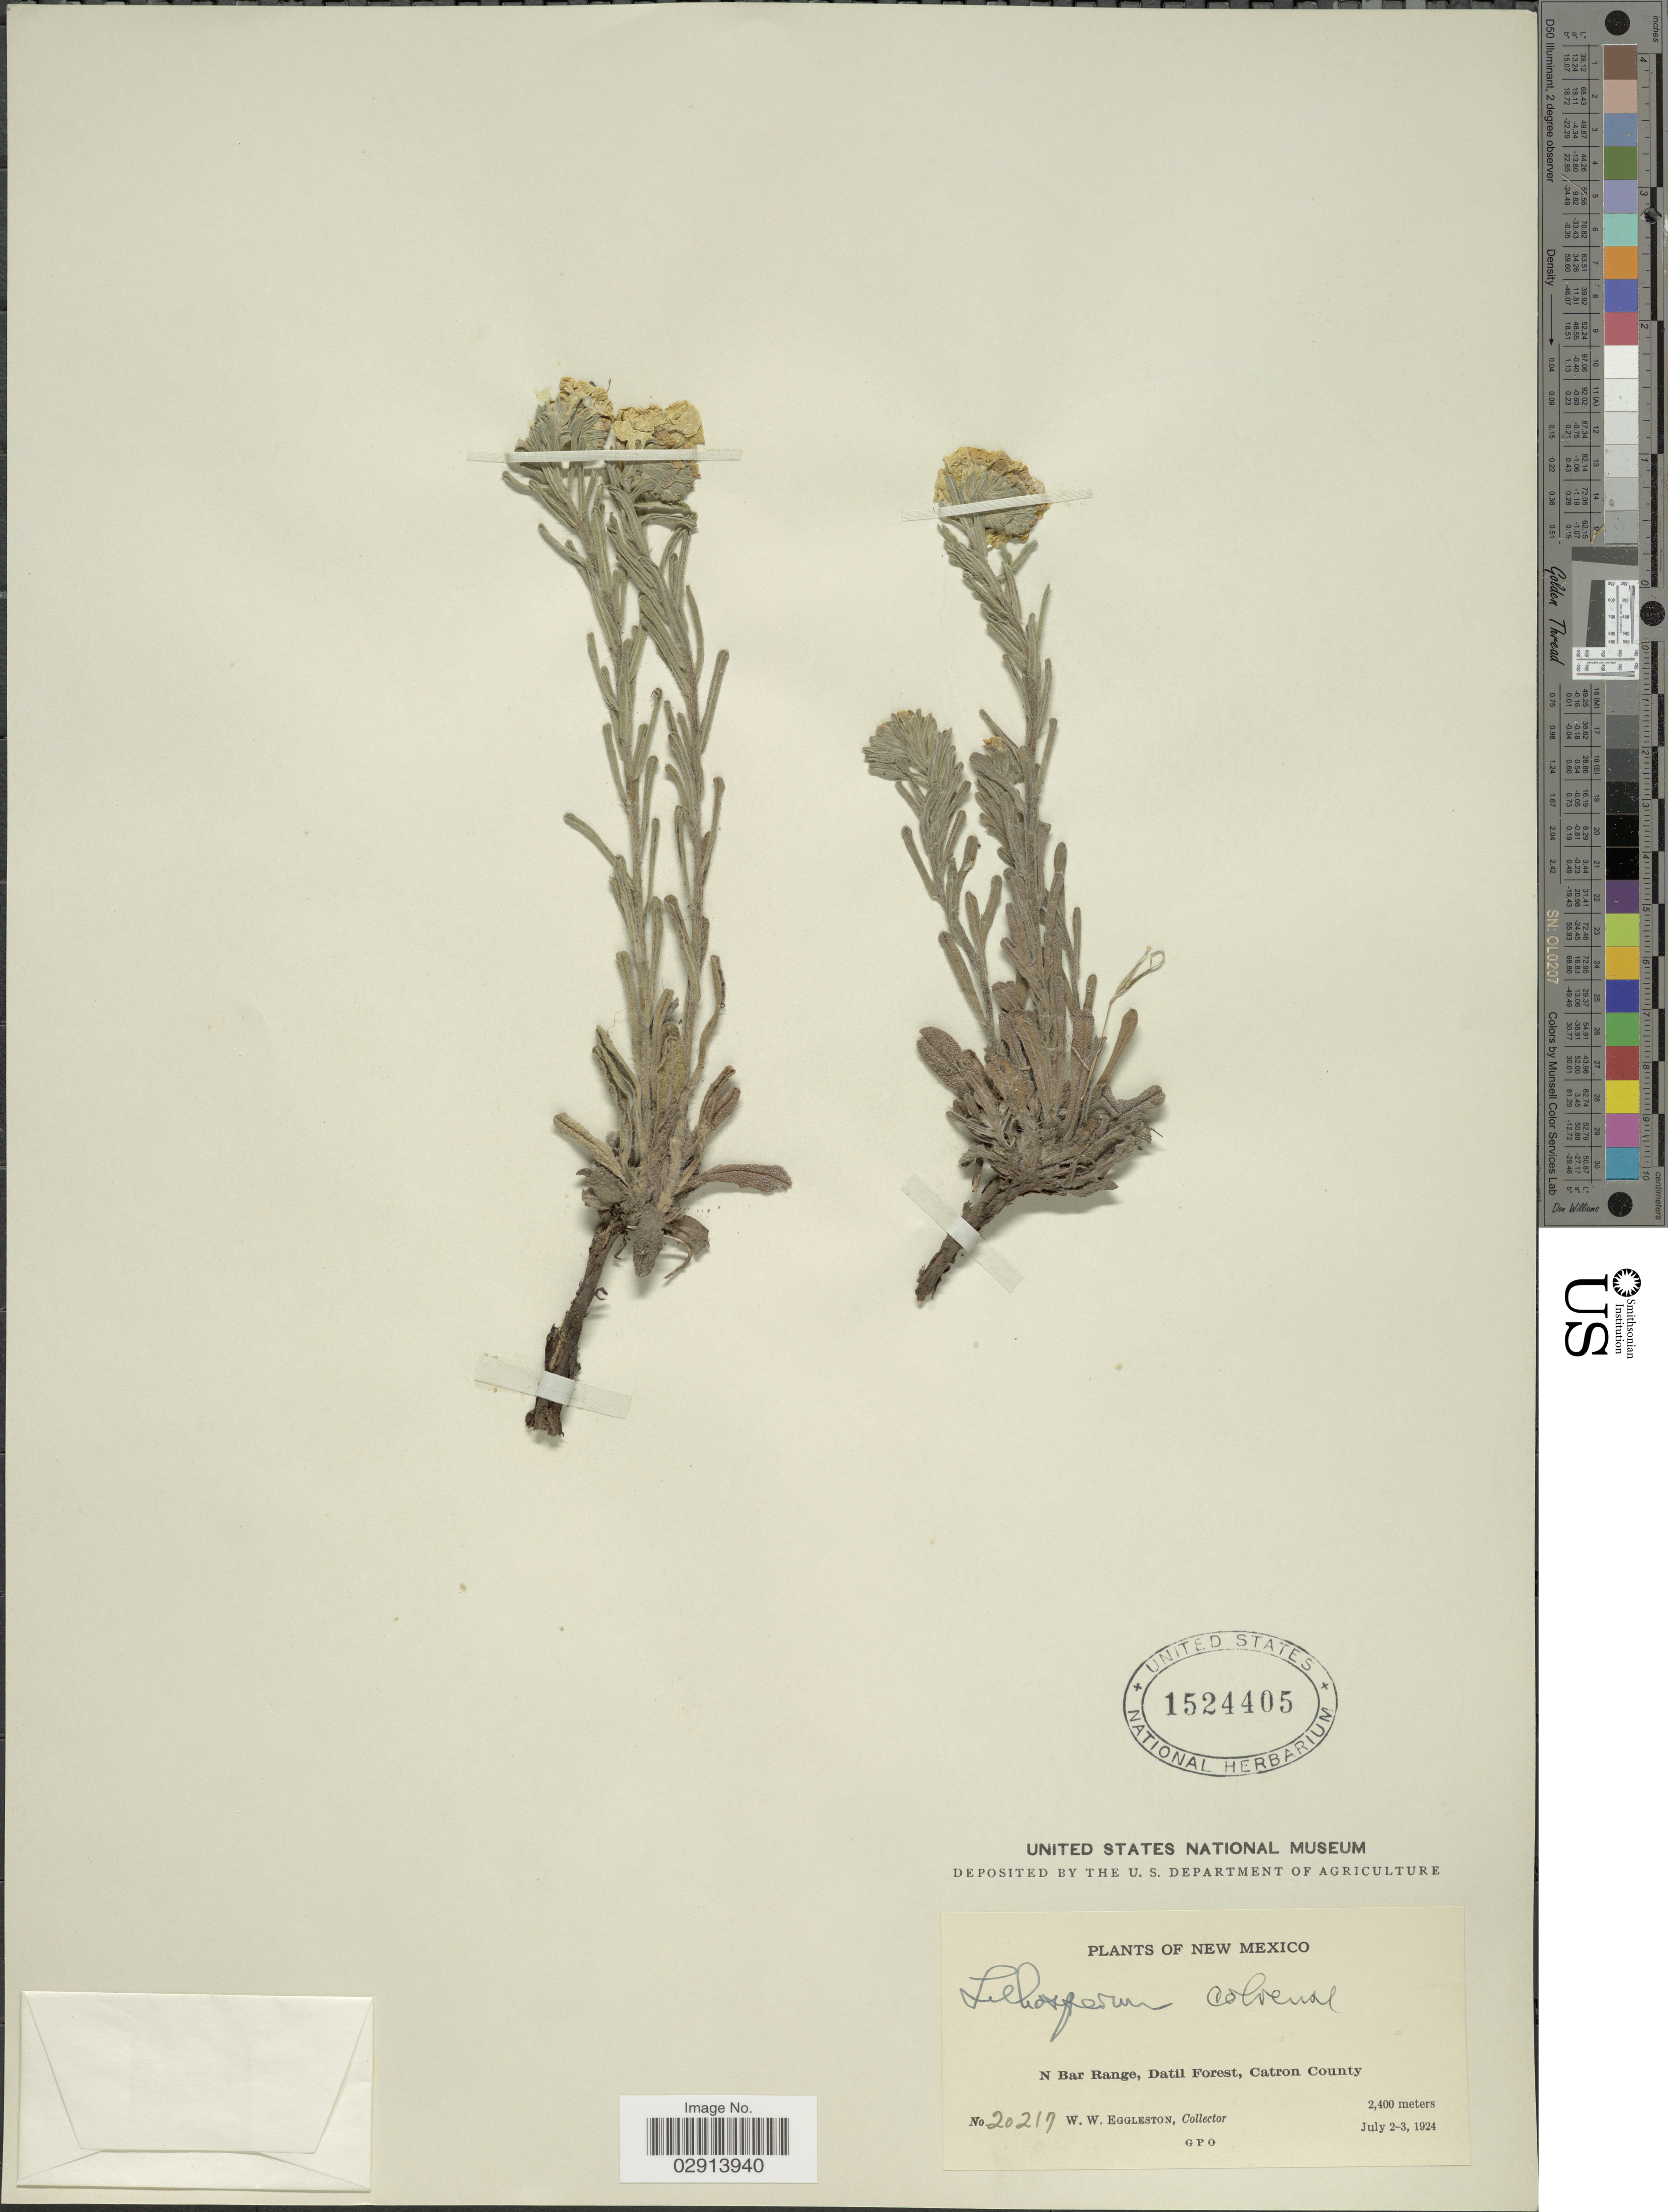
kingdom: Plantae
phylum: Tracheophyta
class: Magnoliopsida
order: Boraginales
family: Boraginaceae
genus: Lithospermum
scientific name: Lithospermum cobrense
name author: Greene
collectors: W. W. Eggleston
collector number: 20217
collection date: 1924-07-02/1924-07-03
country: United States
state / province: New Mexico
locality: N Bar Range, Datil Forest, Catron County.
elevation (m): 2400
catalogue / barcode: US 1524405